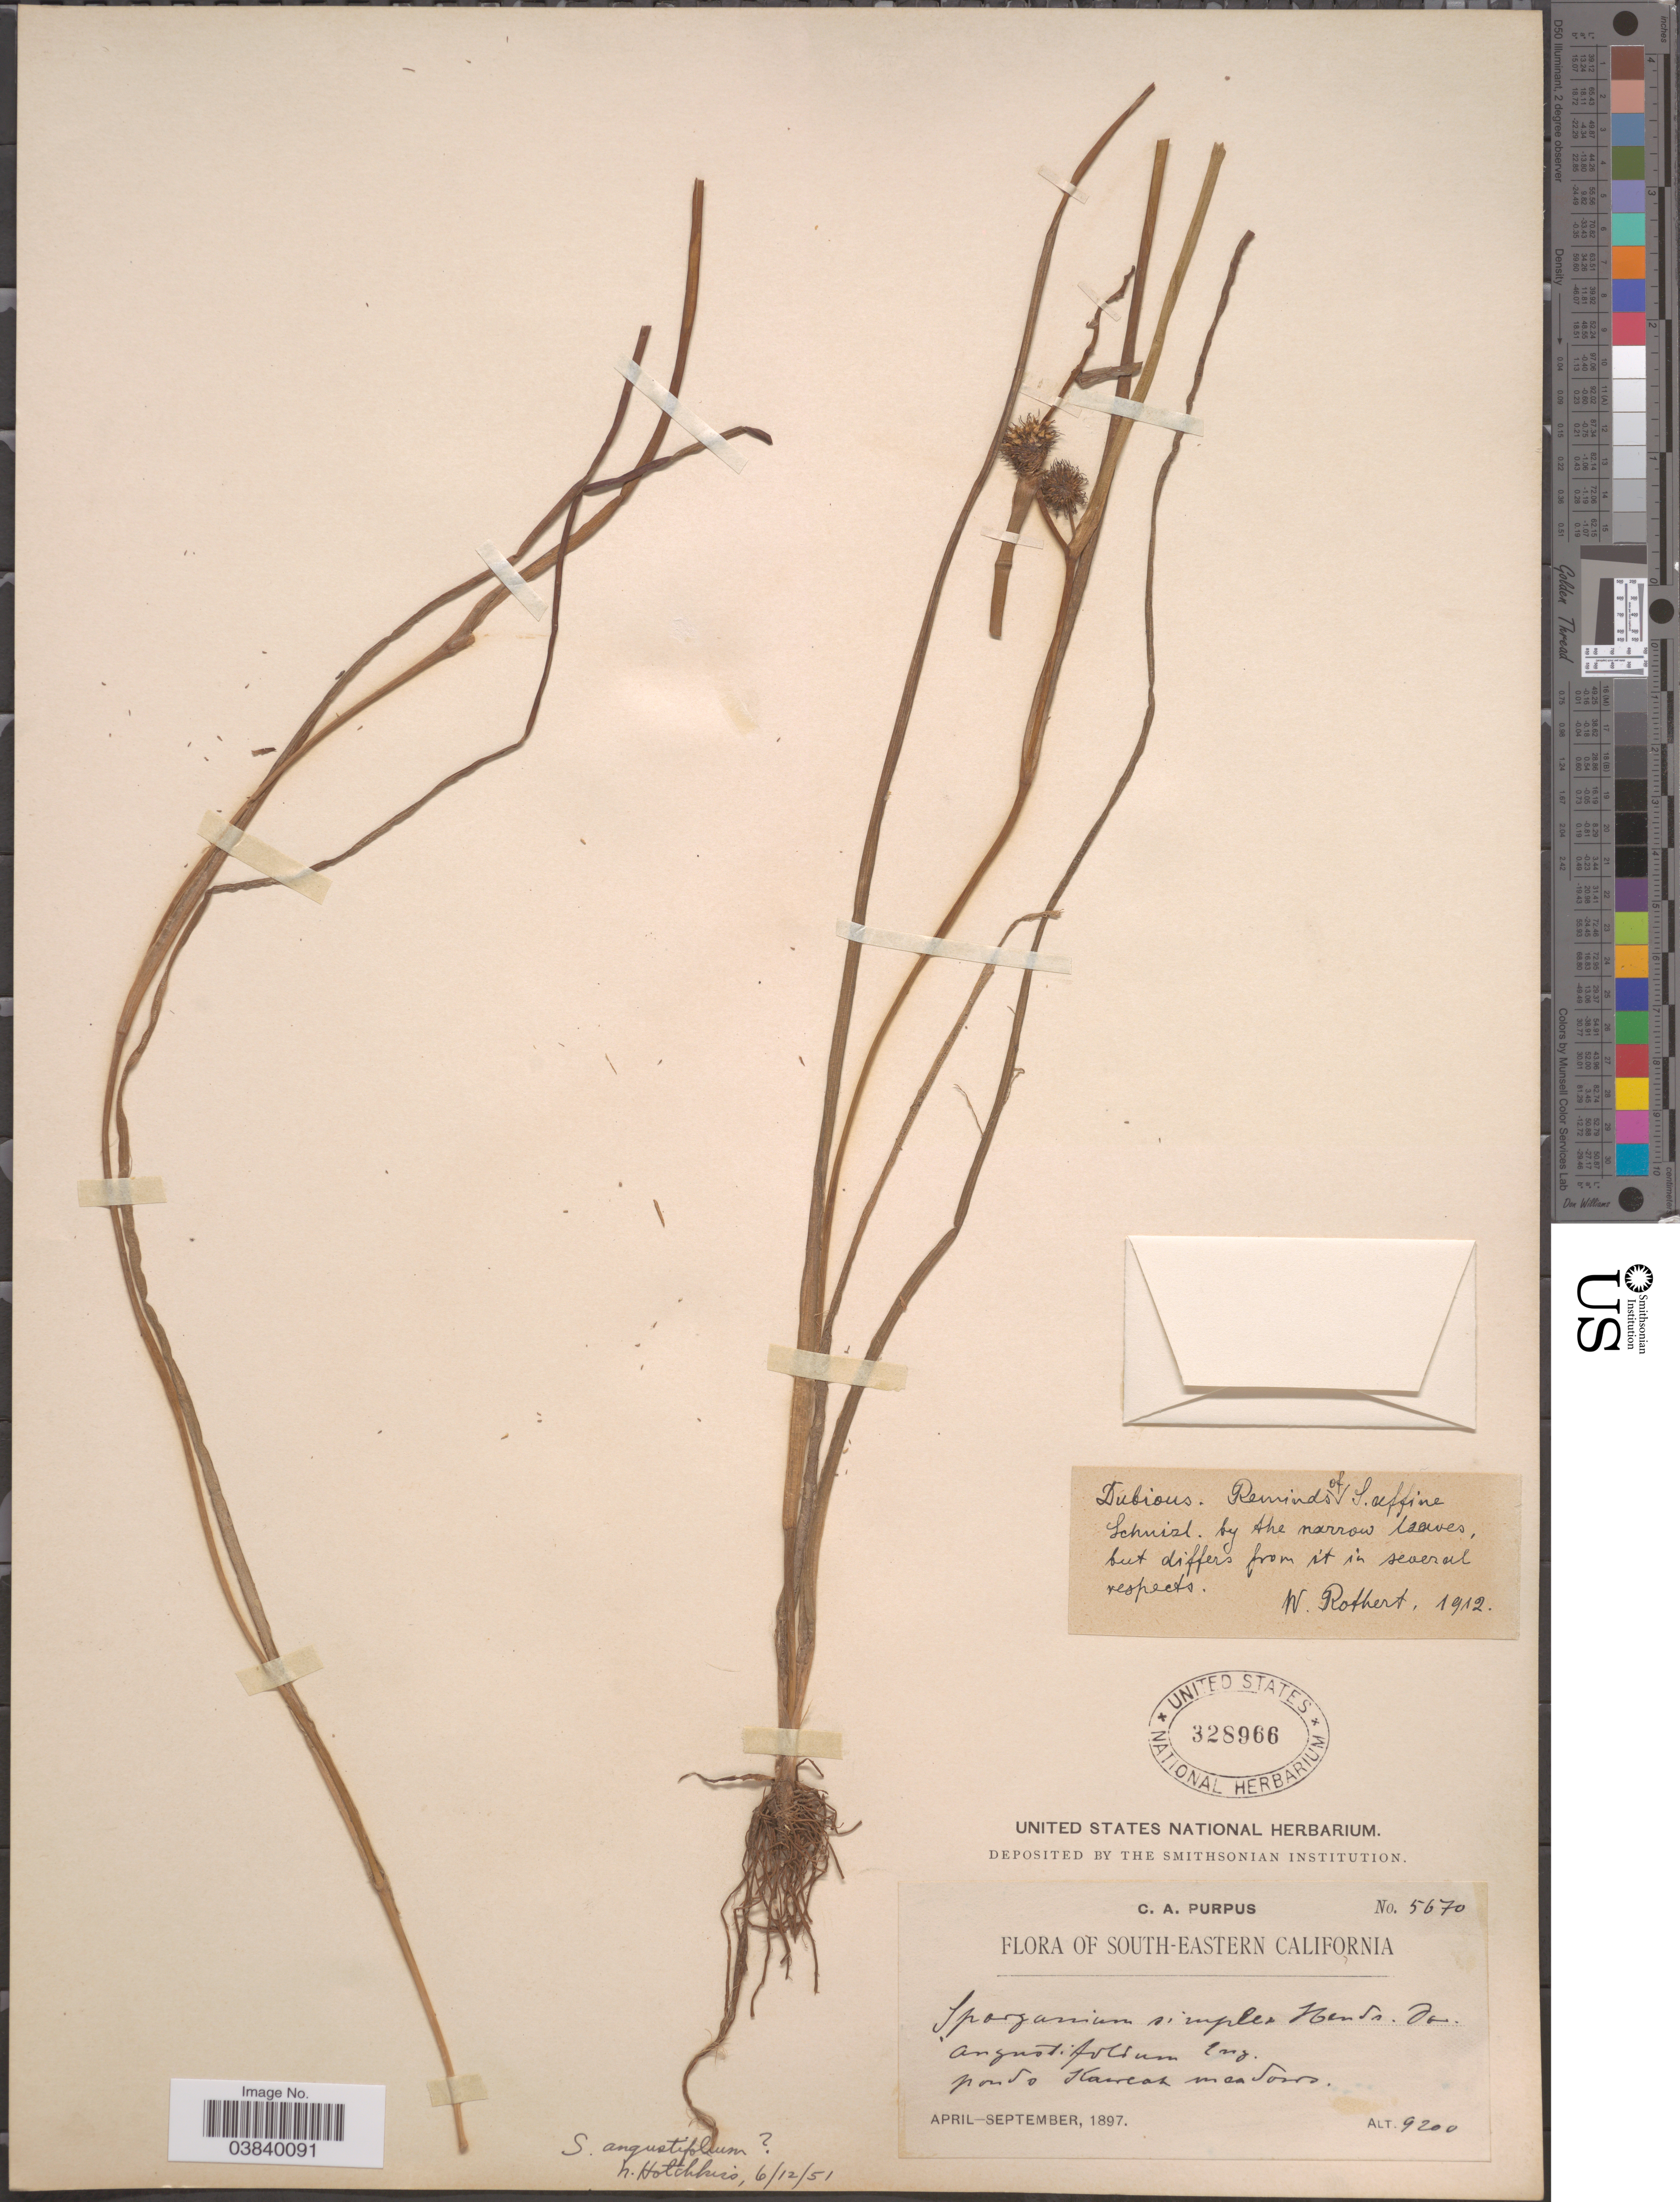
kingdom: Plantae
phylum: Tracheophyta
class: Liliopsida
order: Poales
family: Typhaceae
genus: Sparganium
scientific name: Sparganium angustifolium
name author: Michx.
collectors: C. A. Purpus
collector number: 5670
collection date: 1897-04/1897-09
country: United States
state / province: California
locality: South-Eastern California. Kaweah meadows.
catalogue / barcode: US 328966